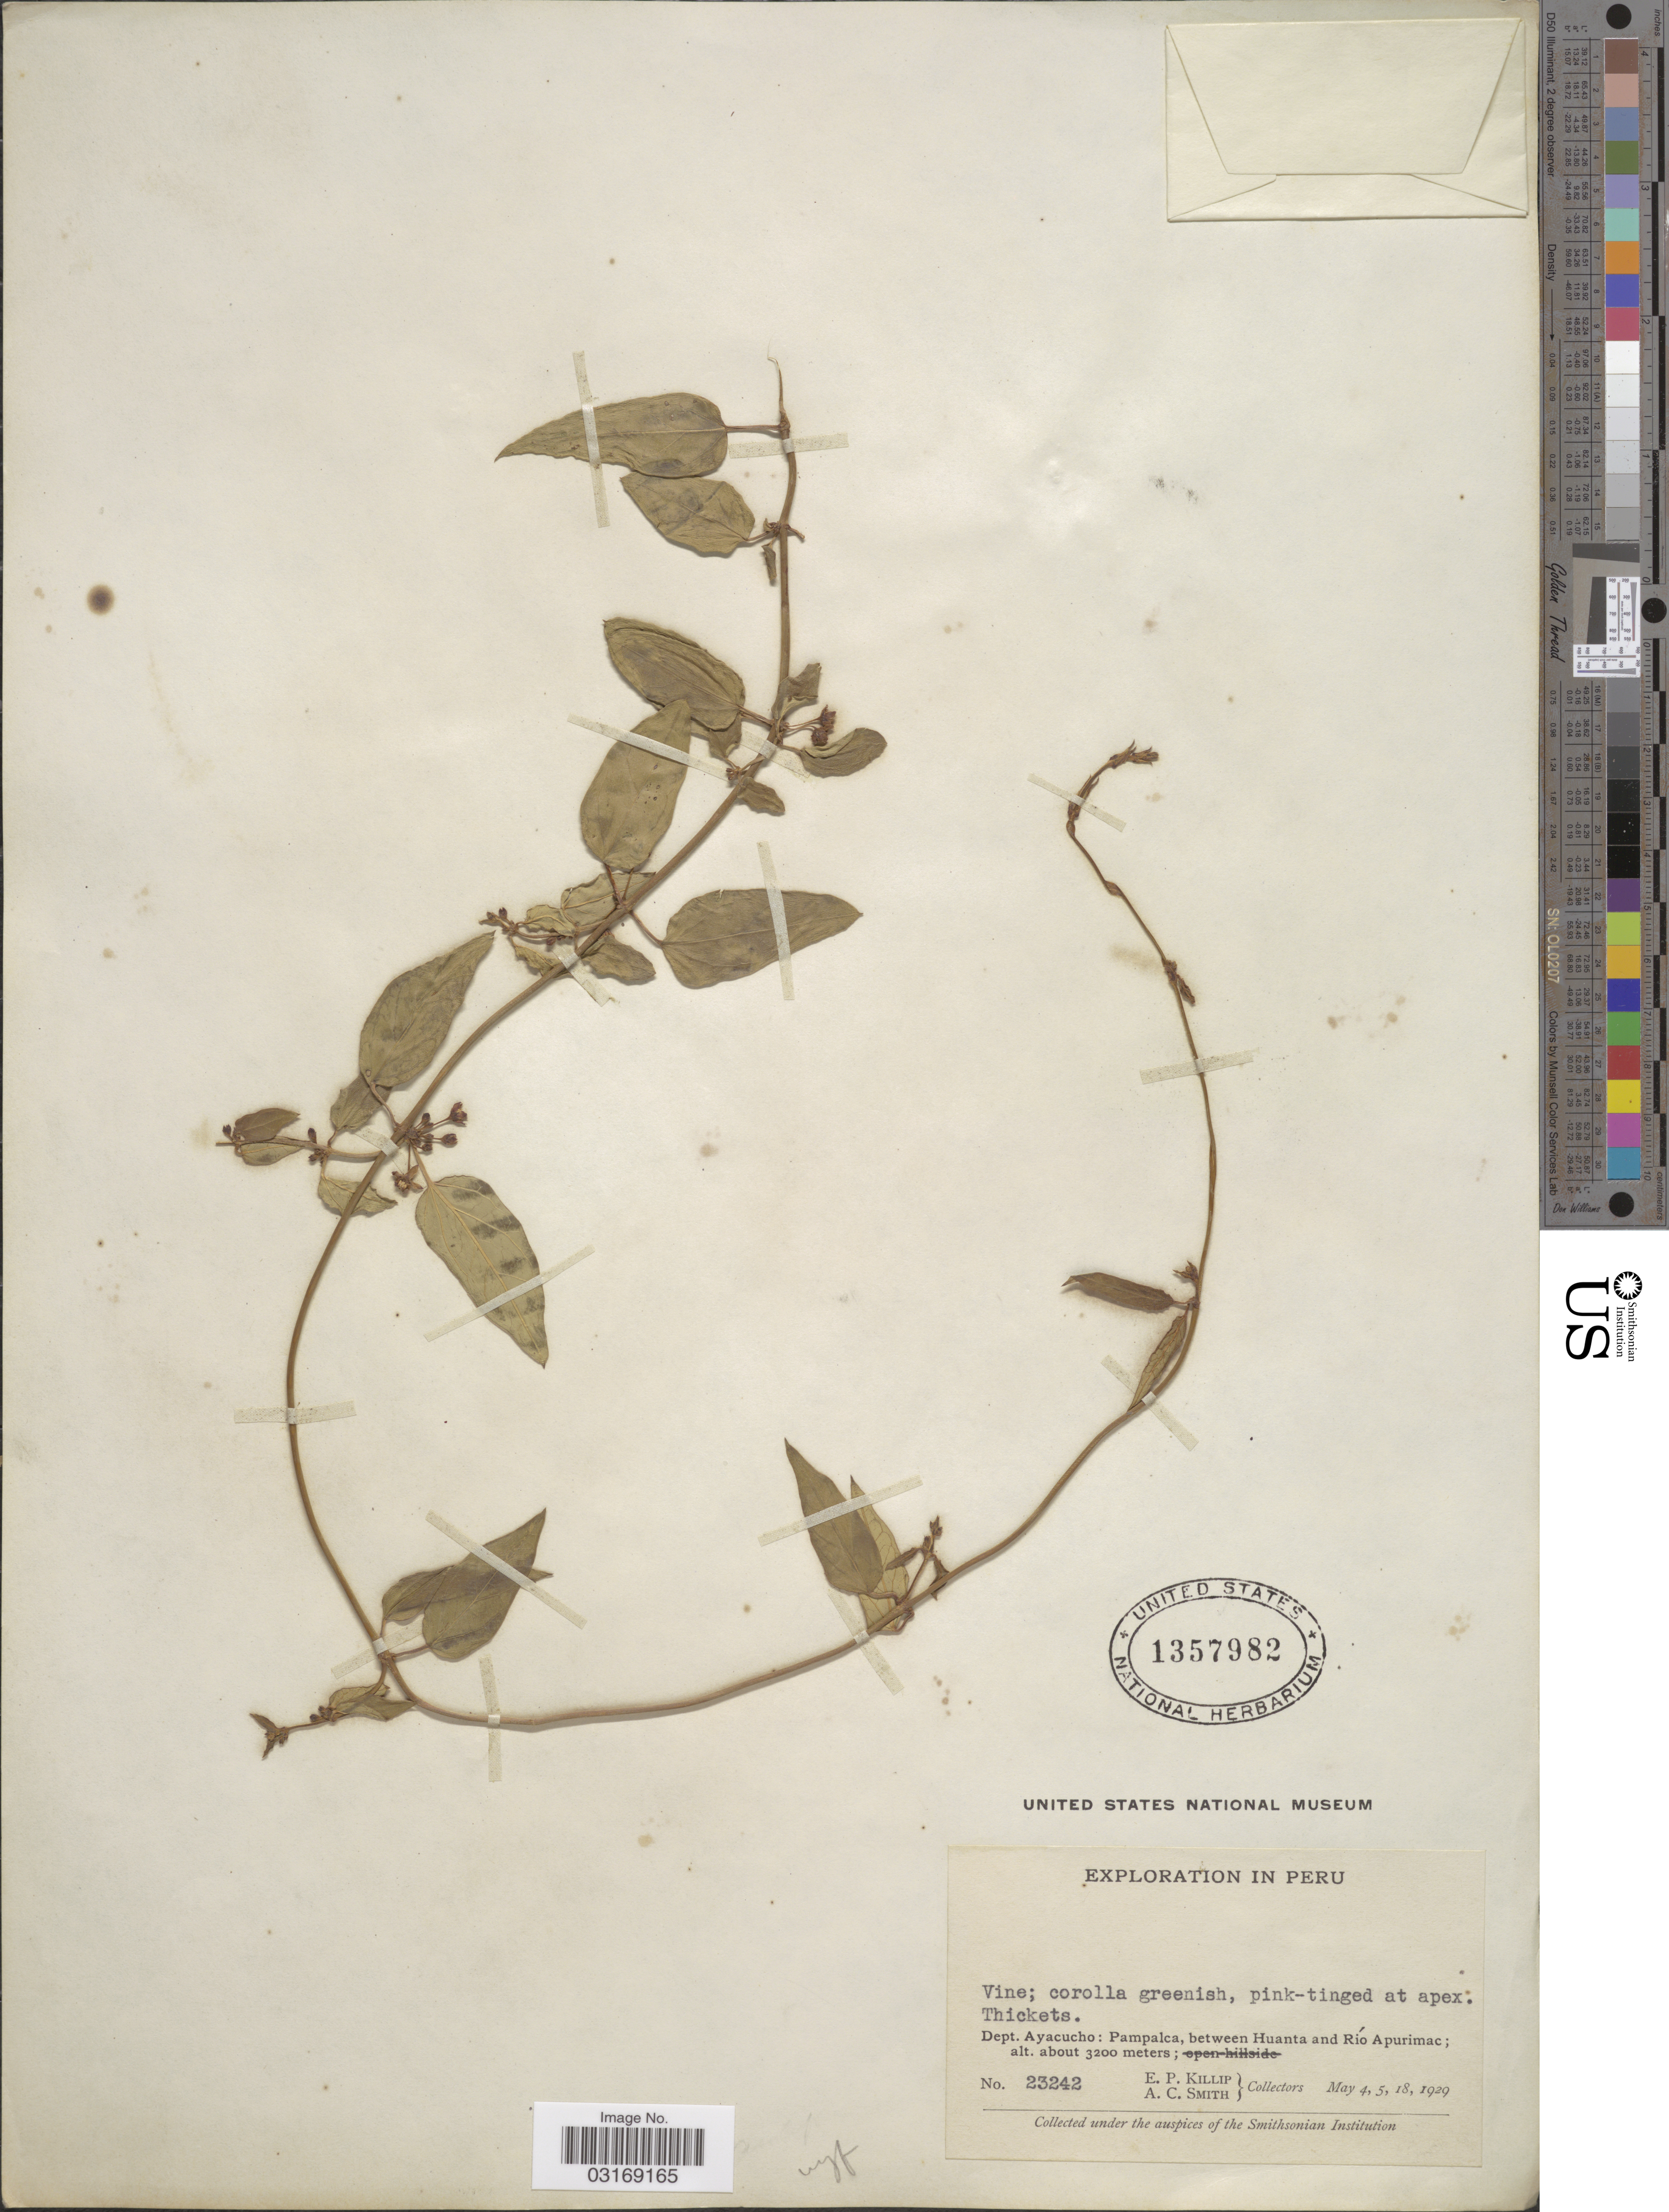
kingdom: Plantae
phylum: Tracheophyta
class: Magnoliopsida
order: Gentianales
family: Apocynaceae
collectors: E. P. Killip & A. C. Smith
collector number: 23242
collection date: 1929-05-04/1929-05-18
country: Peru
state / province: Ayacucho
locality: Dept. Ayacucho: Pampalca, between Huanta and Río Apurimac.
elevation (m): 3200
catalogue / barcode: US 1357982